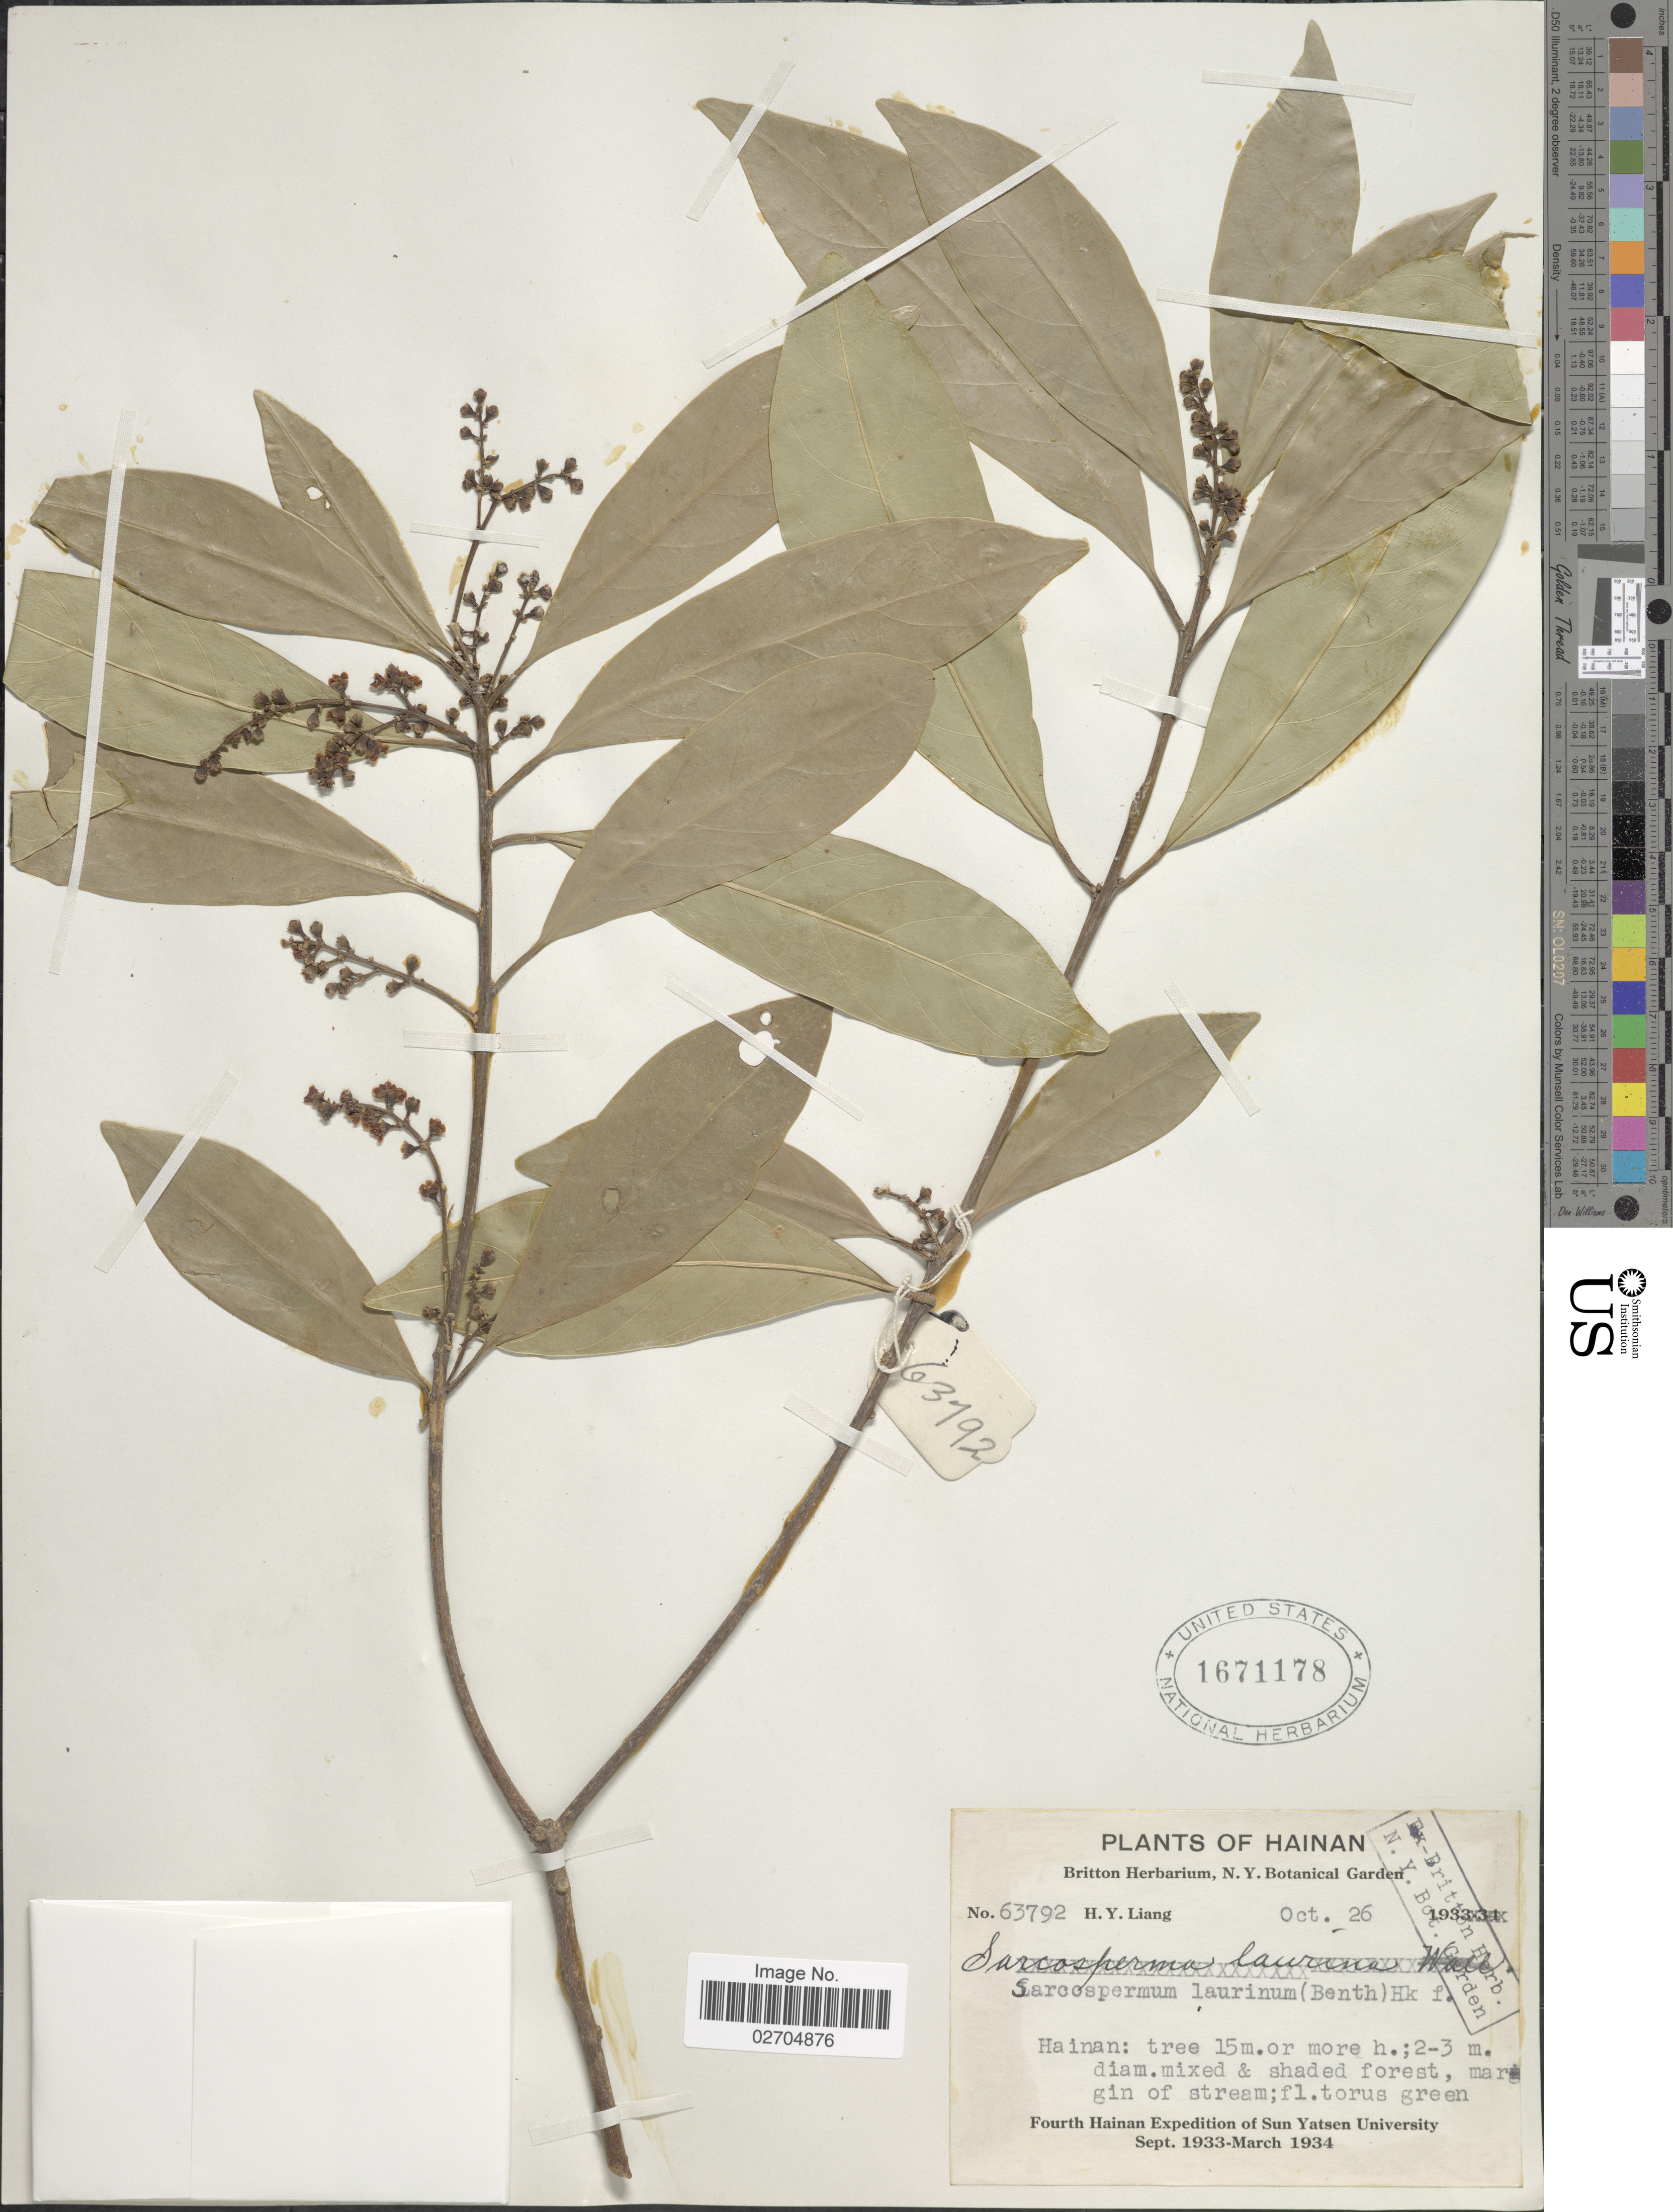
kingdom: Plantae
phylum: Tracheophyta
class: Magnoliopsida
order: Ericales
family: Sapotaceae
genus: Sarcosperma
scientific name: Sarcosperma laurinum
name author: (Benth.) Hook. f.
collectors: H. Y. Liang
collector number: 63792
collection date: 1933-10-26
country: China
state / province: Hainan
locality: Hainan.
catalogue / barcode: US 1671178